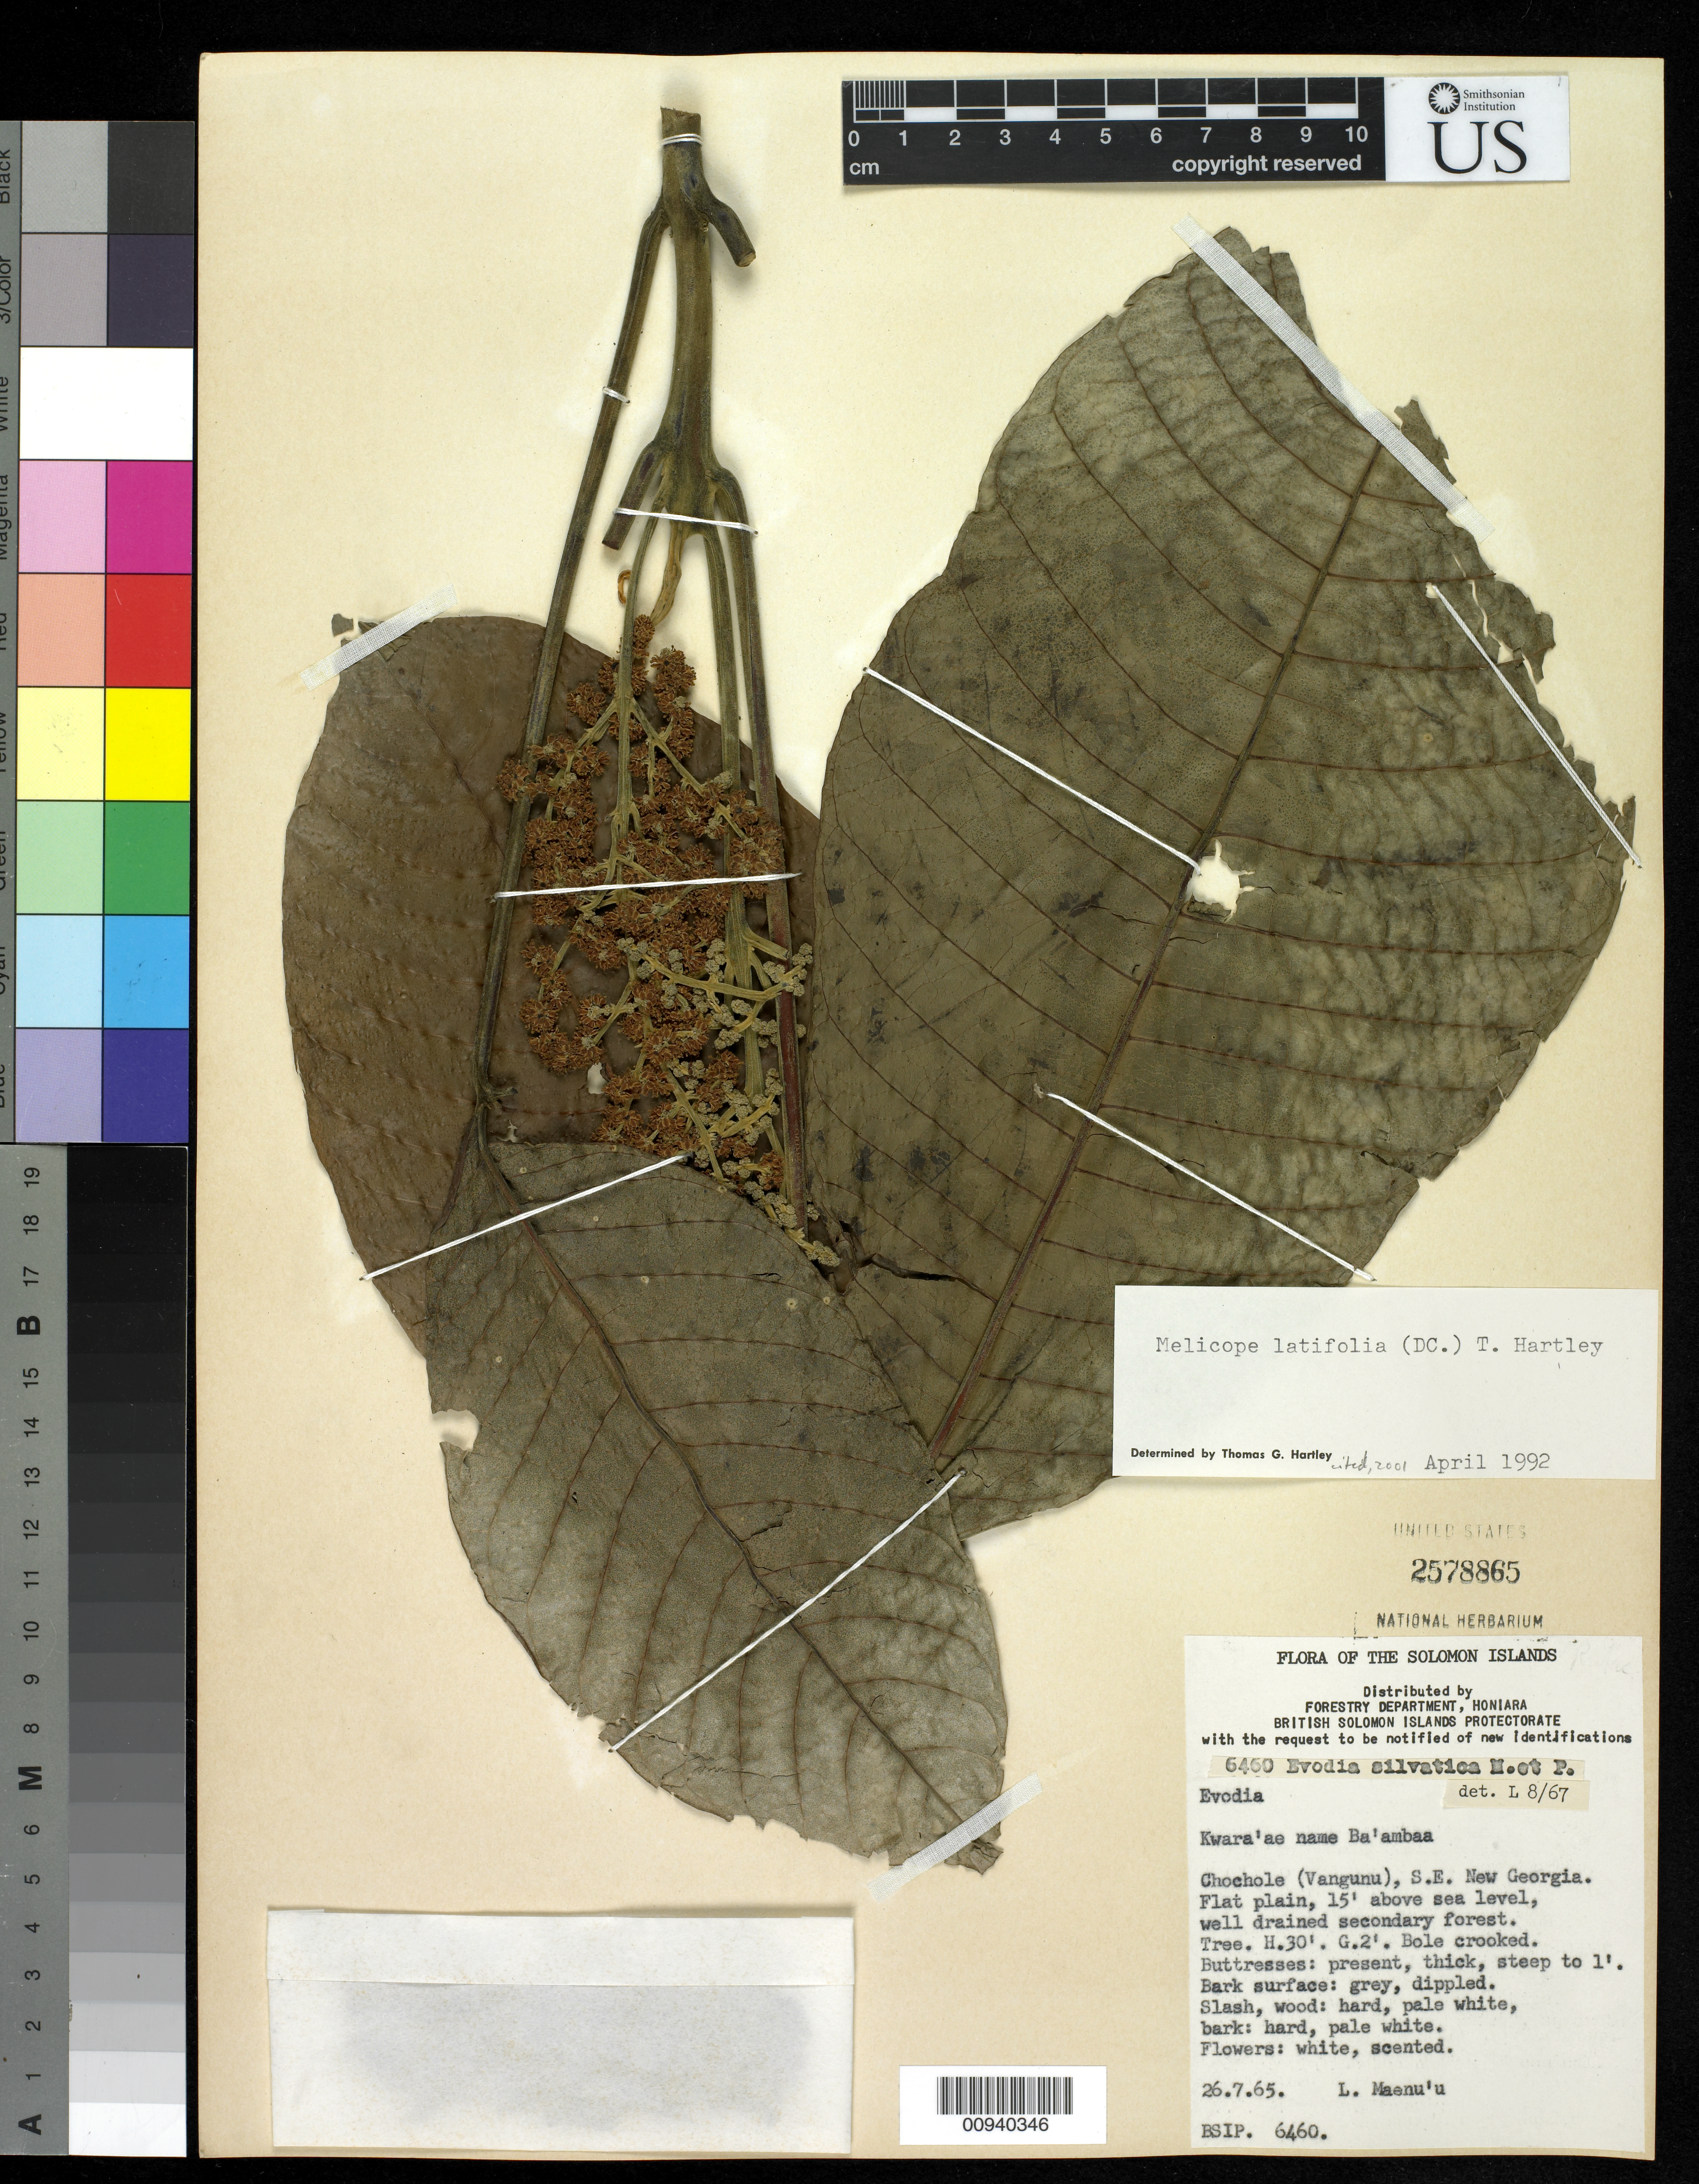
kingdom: Plantae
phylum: Tracheophyta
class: Magnoliopsida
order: Sapindales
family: Rutaceae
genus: Melicope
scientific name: Melicope latifolia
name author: (DC.) T.G. Hartley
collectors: L. Maenu'u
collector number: BSIP 6460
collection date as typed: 26 Jul 1965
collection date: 1965-07-26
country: Solomon Islands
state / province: Western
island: Vangunu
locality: Chochole (Vangunu)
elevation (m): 5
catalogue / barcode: US 2578862